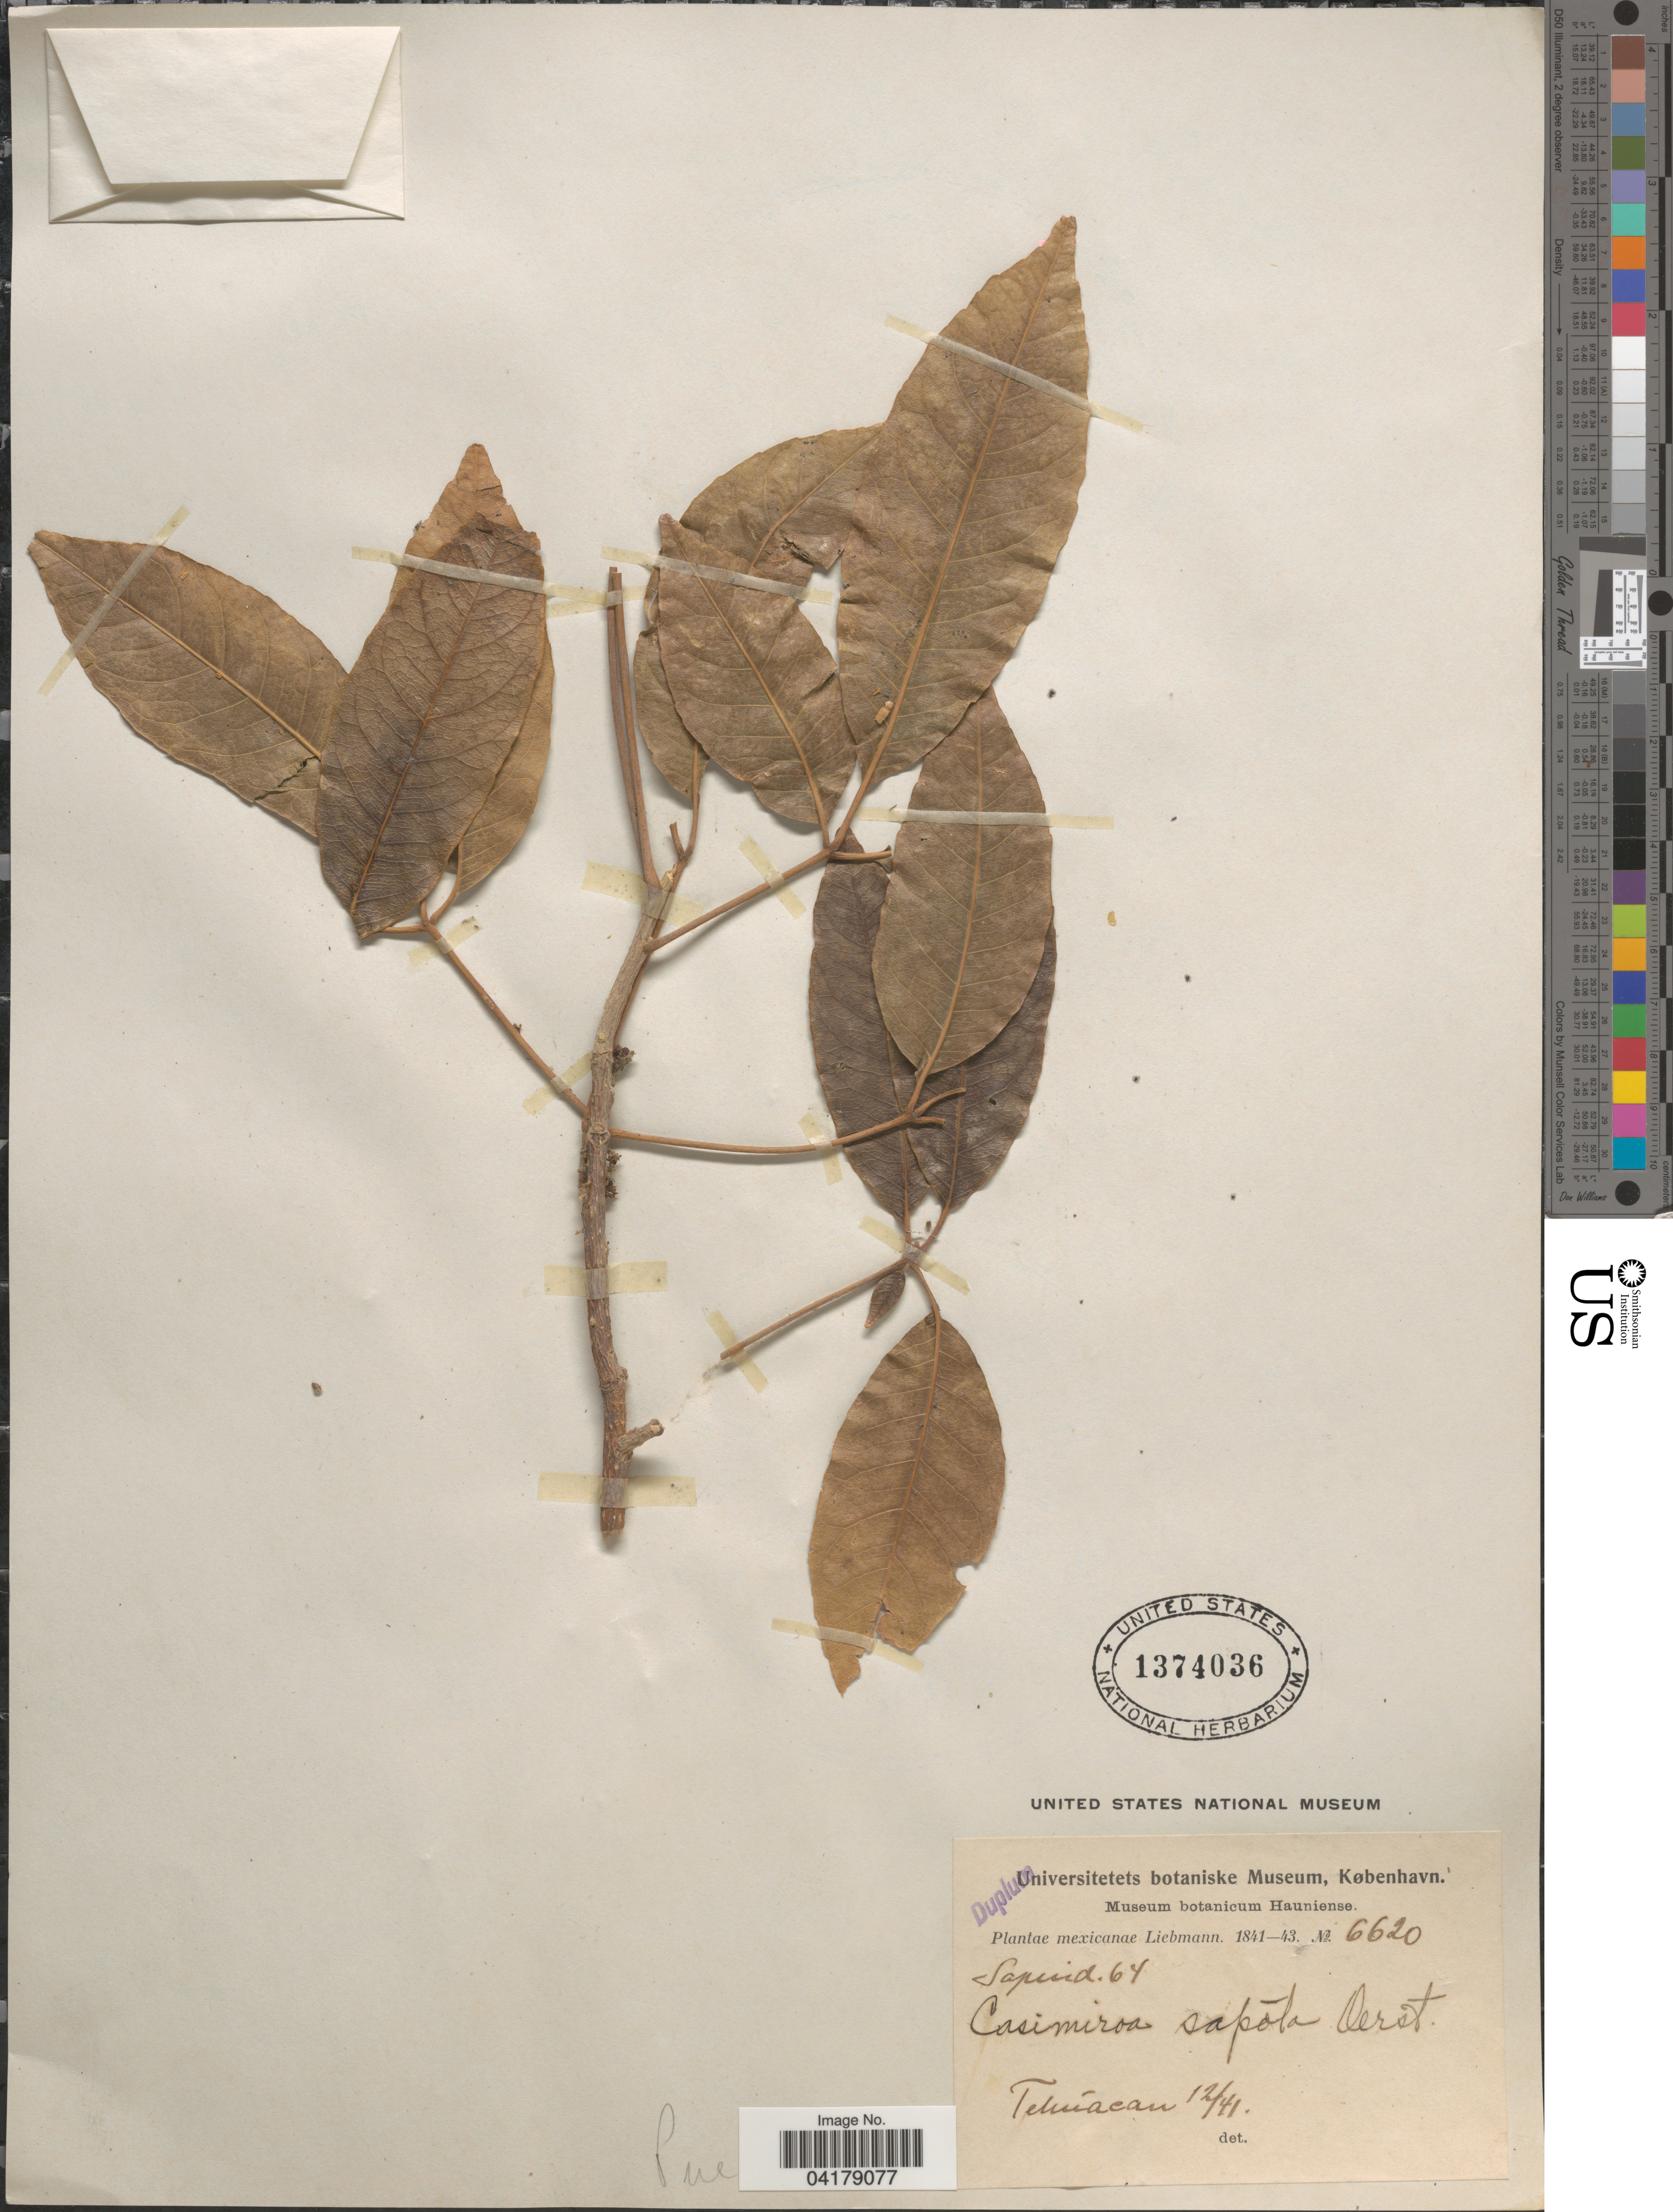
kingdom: Plantae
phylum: Tracheophyta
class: Magnoliopsida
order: Sapindales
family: Rutaceae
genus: Casimiroa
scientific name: Casimiroa sapota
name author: Oerst.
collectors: Liebmann, --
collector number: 6620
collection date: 1841-12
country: Mexico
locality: Mexicanae. Tehúacan.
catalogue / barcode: US 1374036